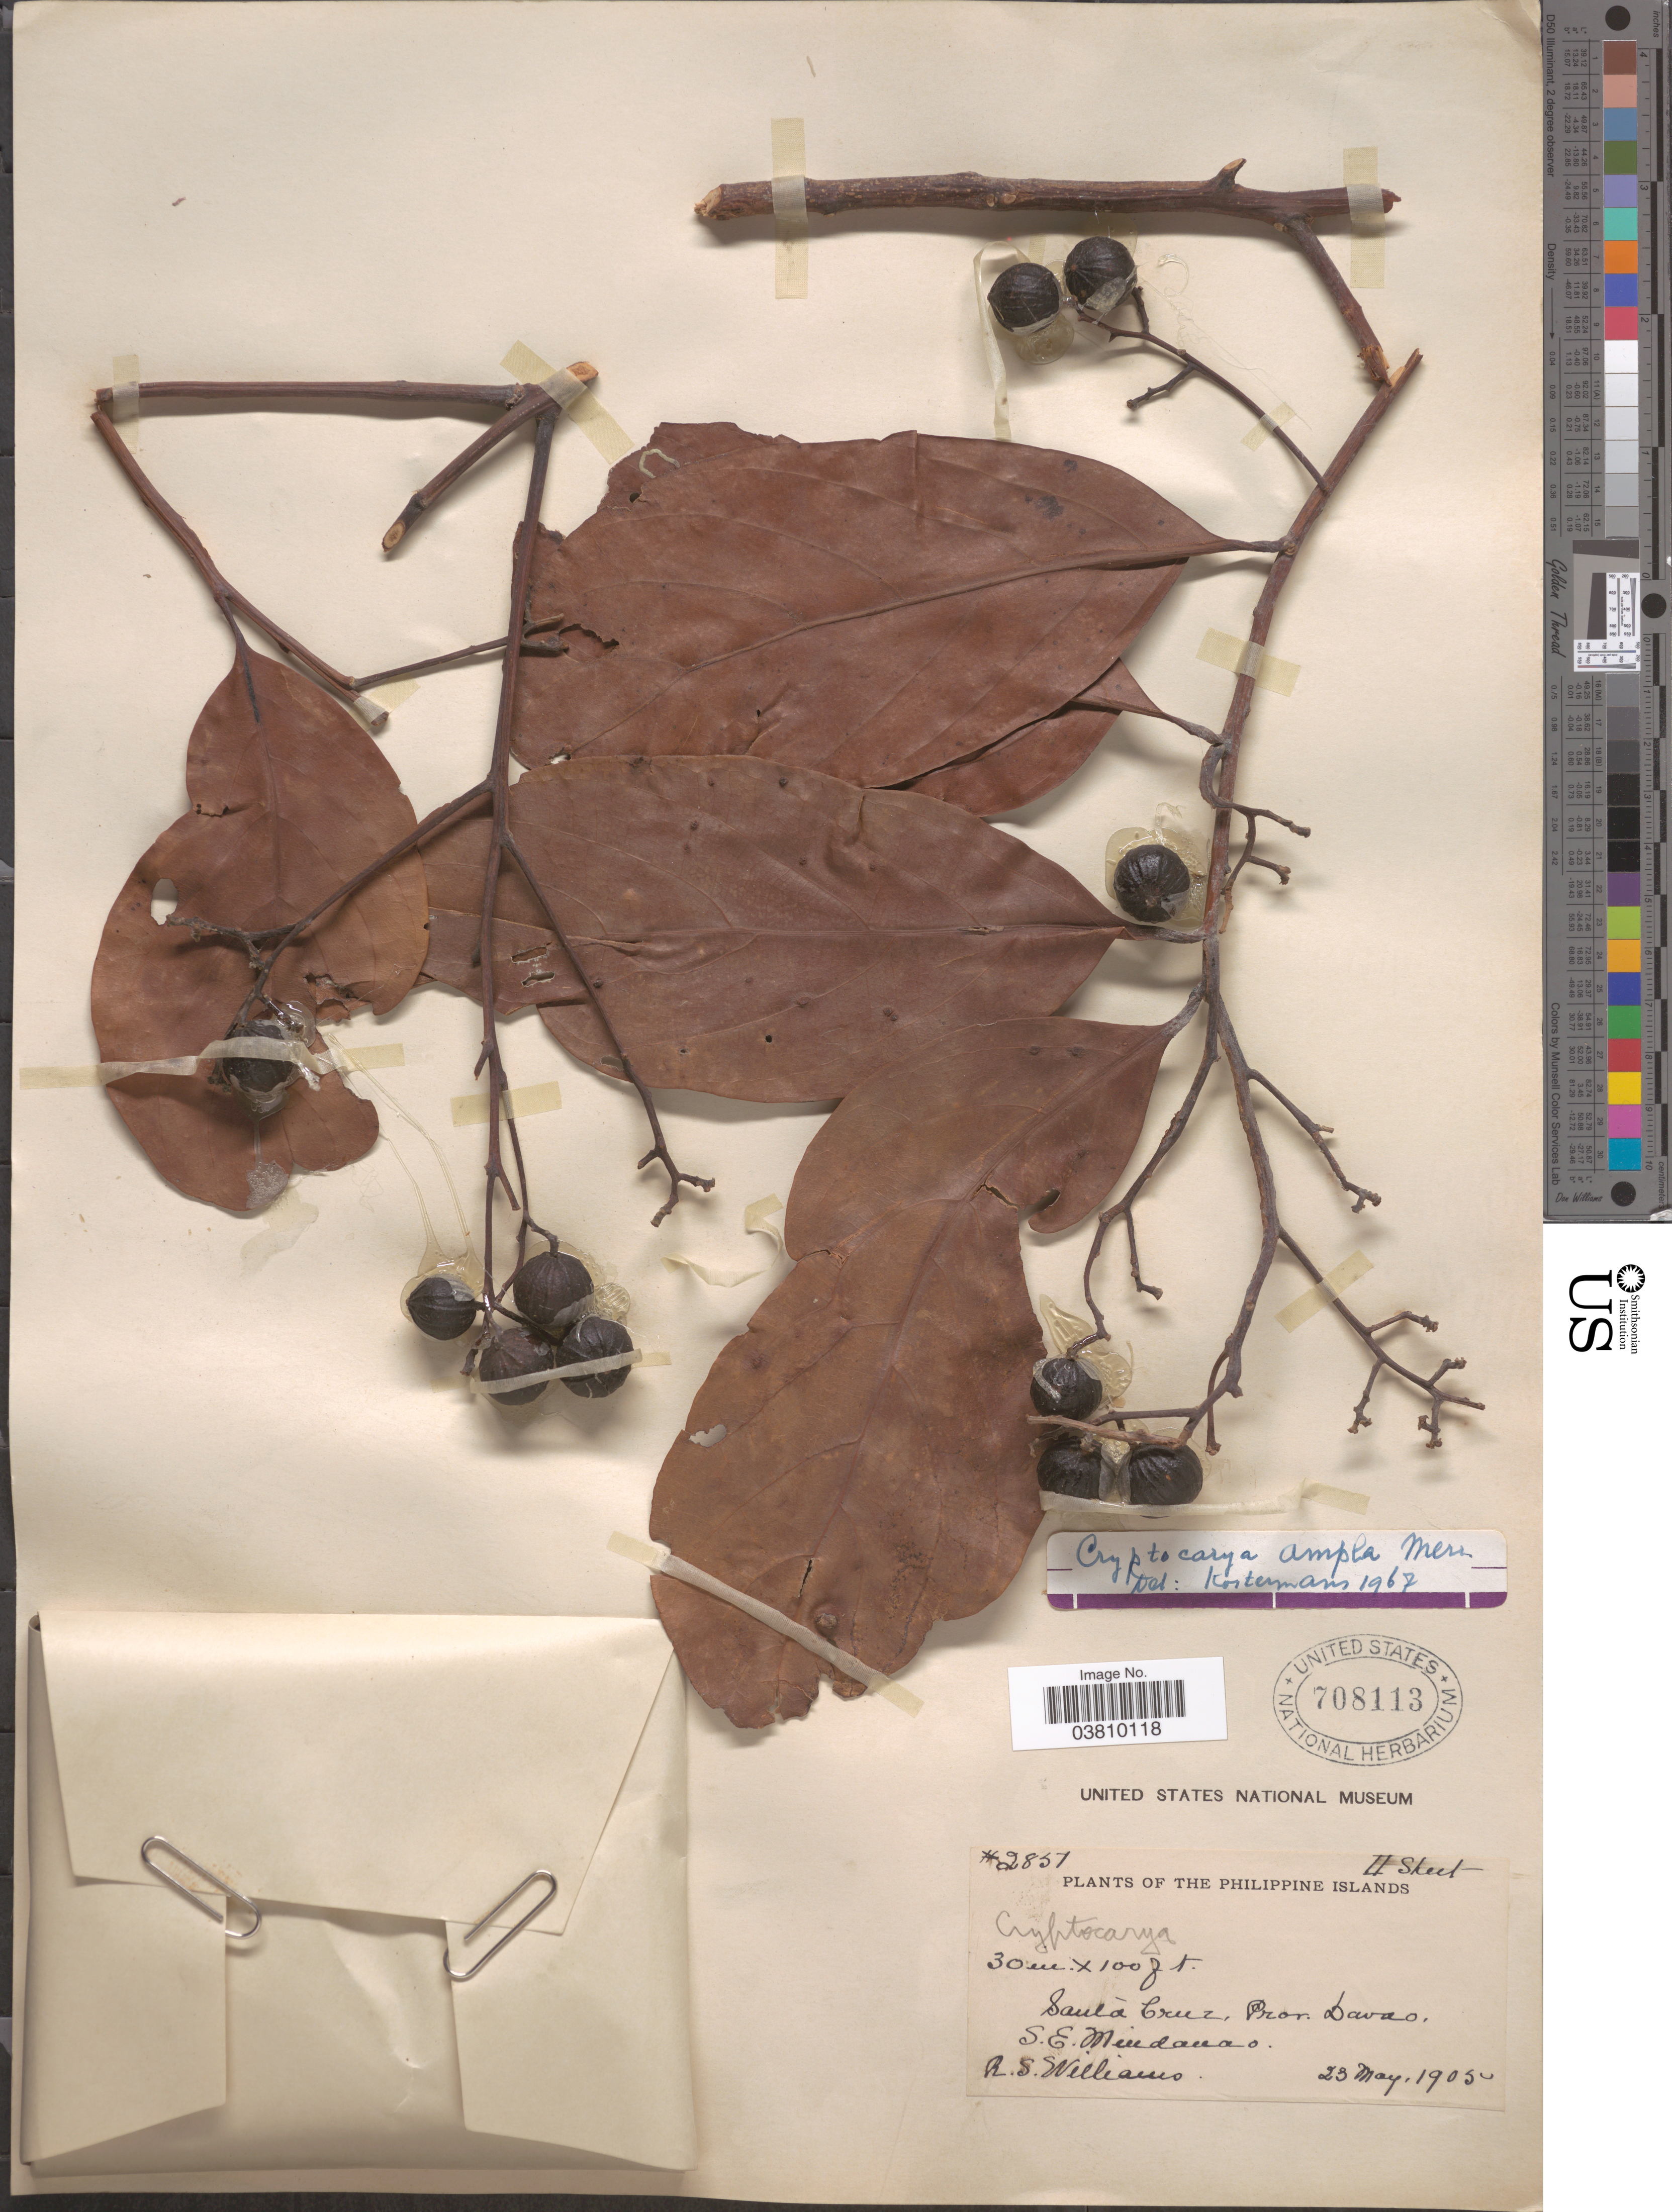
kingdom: Plantae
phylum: Tracheophyta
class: Magnoliopsida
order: Laurales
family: Lauraceae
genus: Cryptocarya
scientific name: Cryptocarya ampla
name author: Merr.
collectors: R. S. Williams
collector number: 2851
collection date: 1905-05-23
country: Philippines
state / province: Davao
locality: Santa Cruz, Prov. Davao, S. E. Mindanao.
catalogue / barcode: US 708113